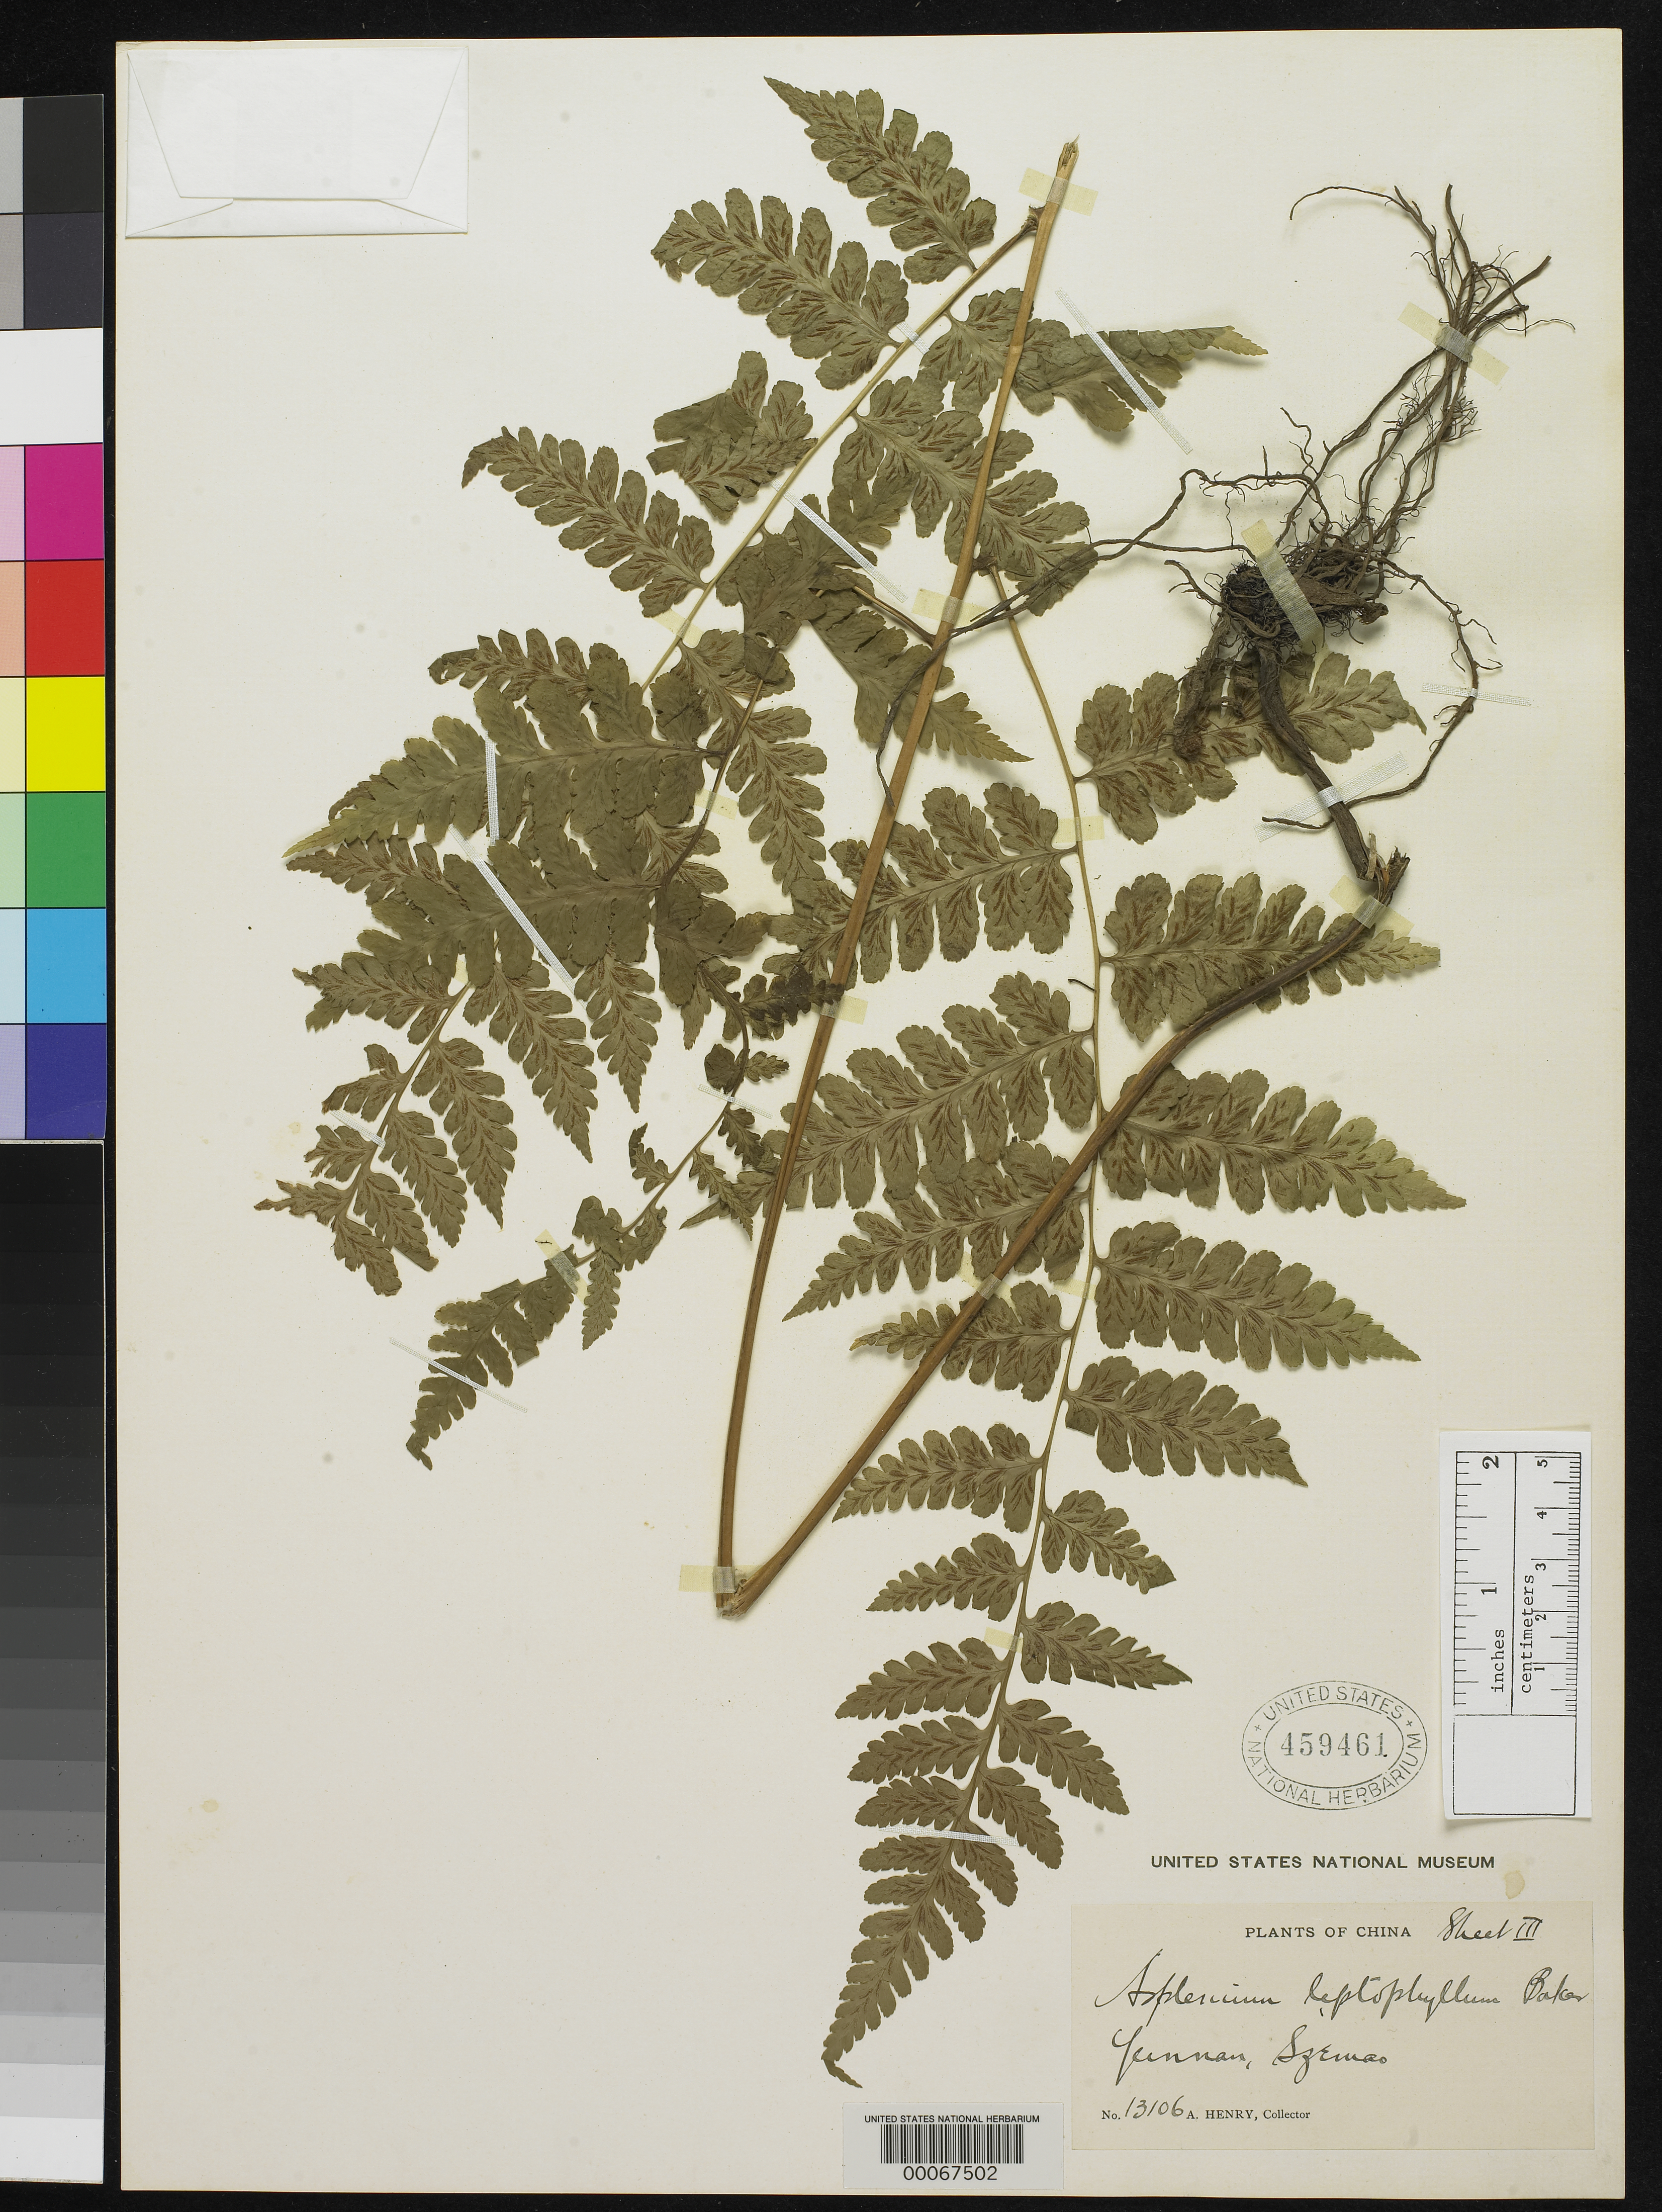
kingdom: Plantae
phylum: Tracheophyta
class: Polypodiopsida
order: Polypodiales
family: Aspleniaceae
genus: Asplenium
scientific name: Asplenium leptophyllum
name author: Baker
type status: Type Collection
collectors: A. Henry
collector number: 13106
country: China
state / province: Yunnan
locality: Szemao.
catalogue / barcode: US 459461